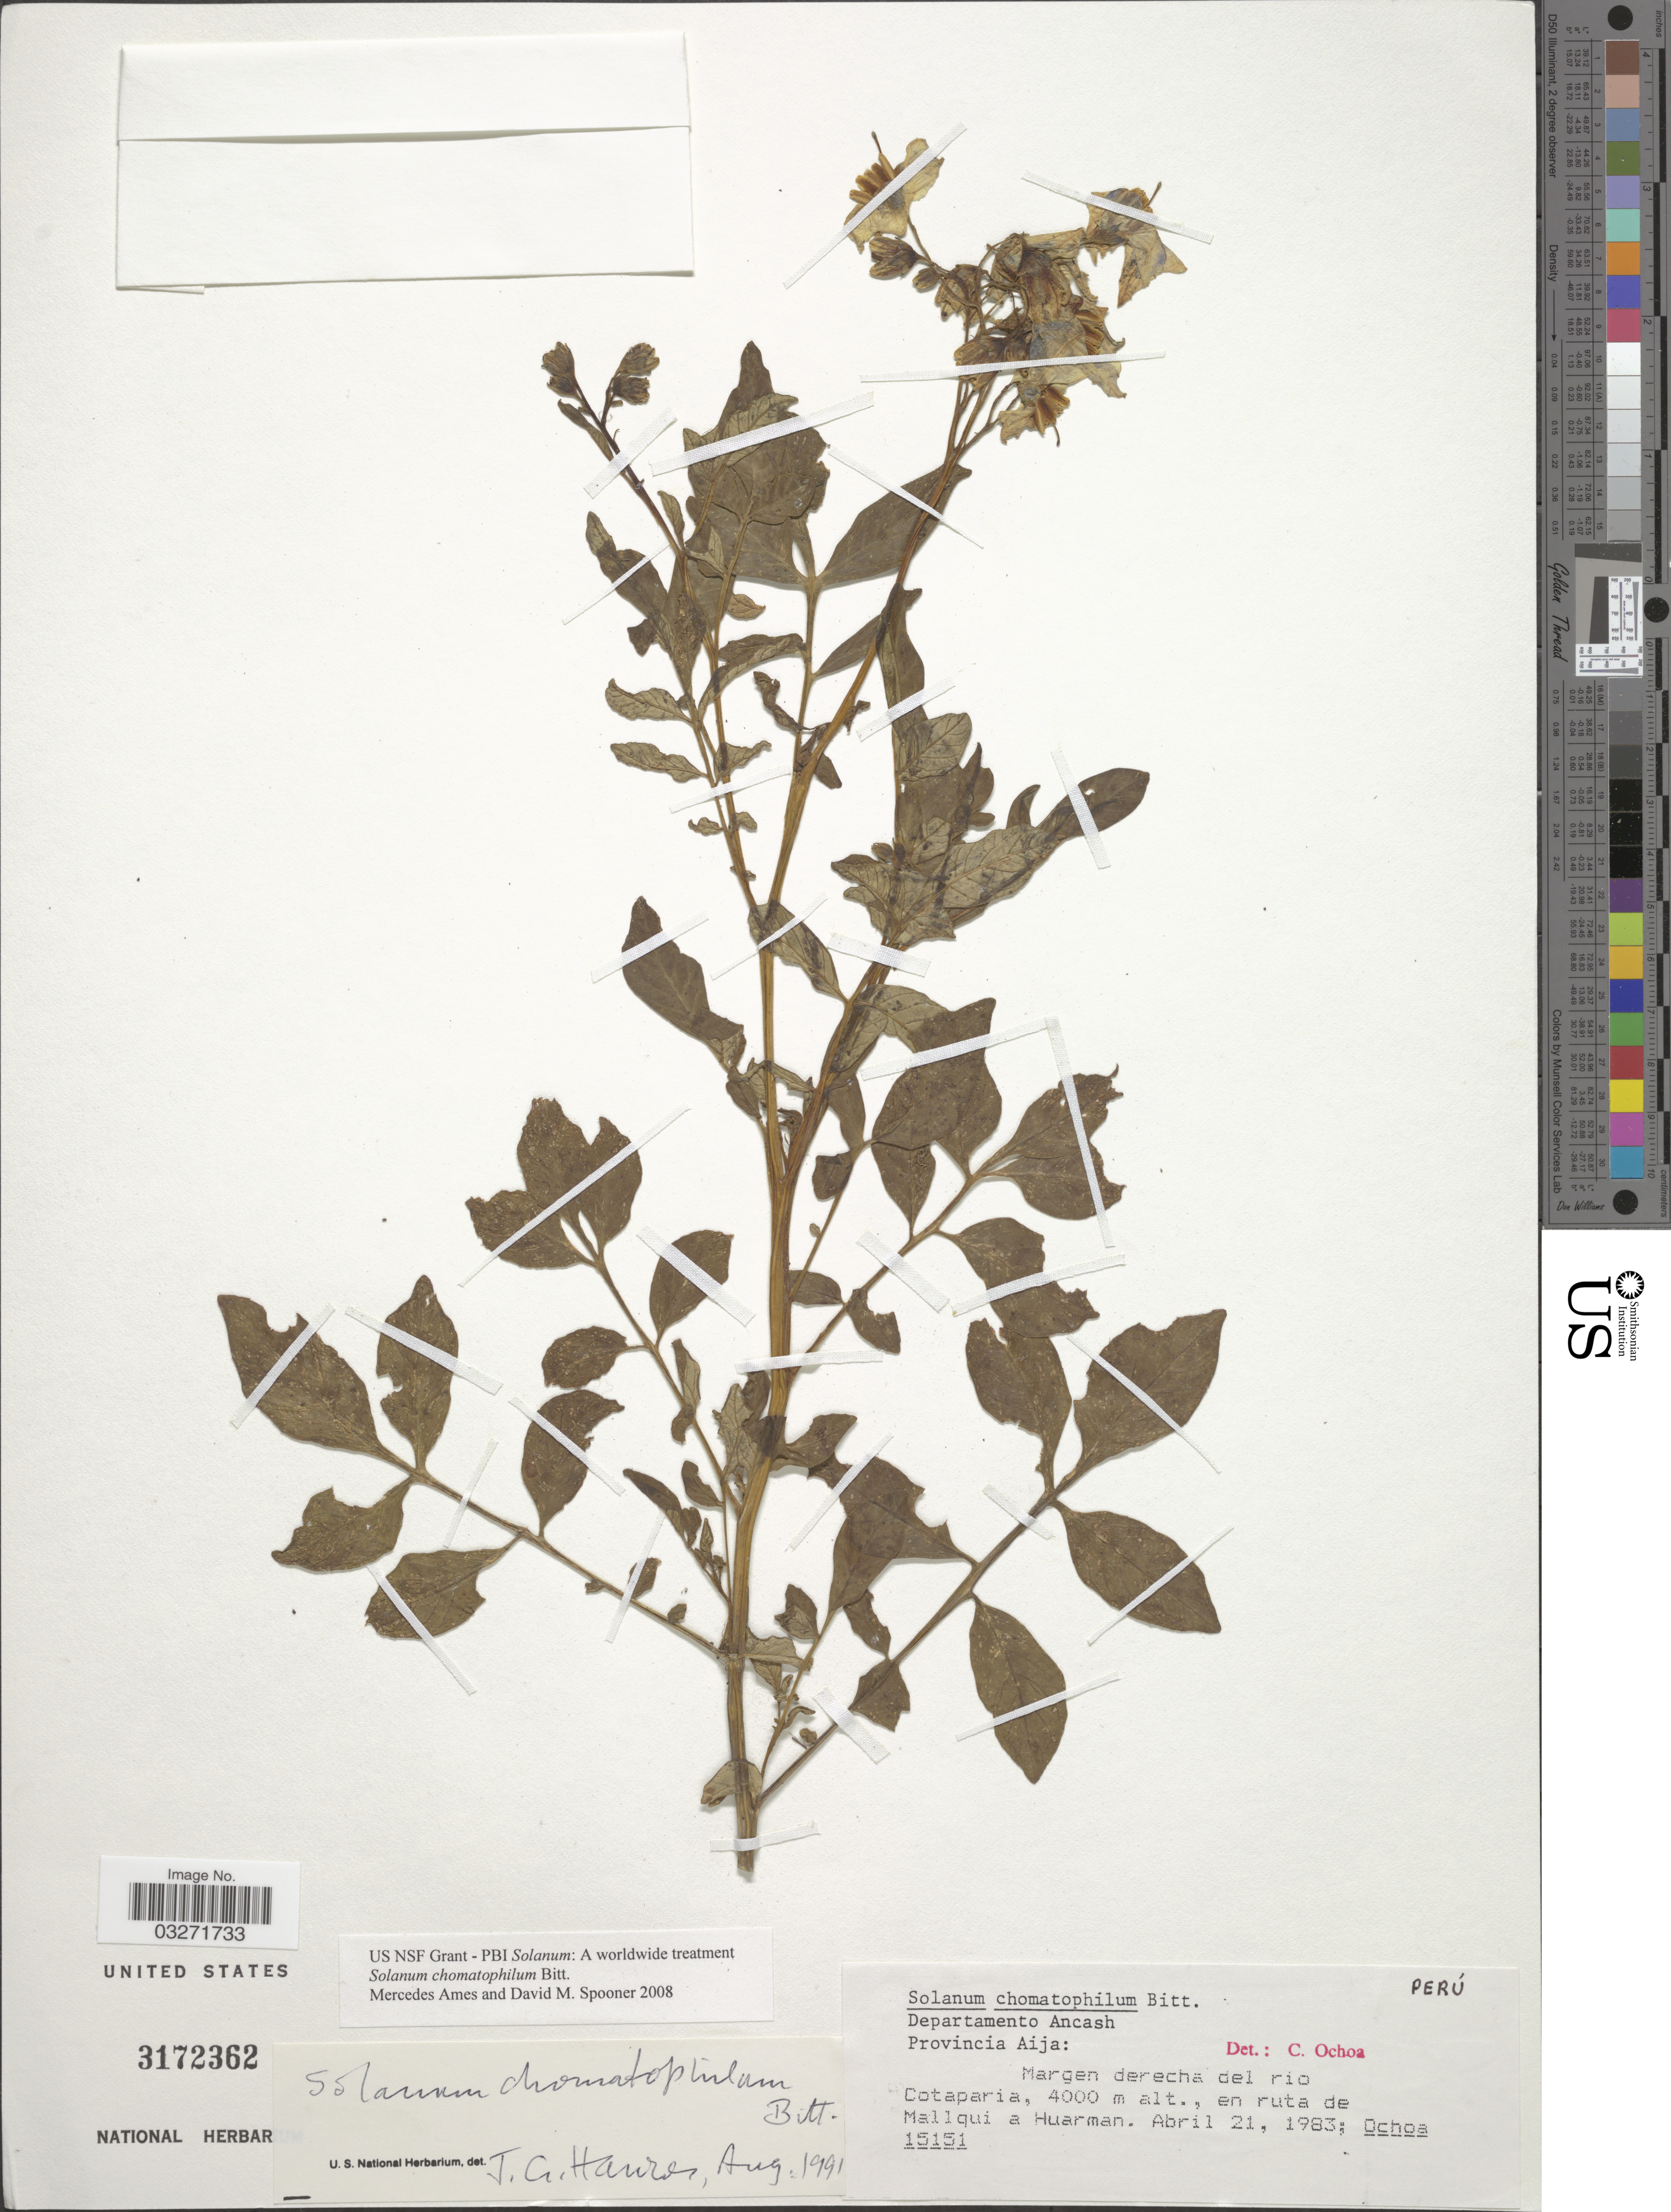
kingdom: Plantae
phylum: Tracheophyta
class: Magnoliopsida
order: Solanales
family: Solanaceae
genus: Solanum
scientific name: Solanum chomatophilum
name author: Bitter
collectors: -. Ochoa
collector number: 15151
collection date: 1983-04-21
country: Peru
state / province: Ancash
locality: Departamento Ancash. Provincia Aija: Margen derecha del rio Cotaparia, en ruta de Mallqui a Huarman.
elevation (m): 4000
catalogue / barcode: US 3172362